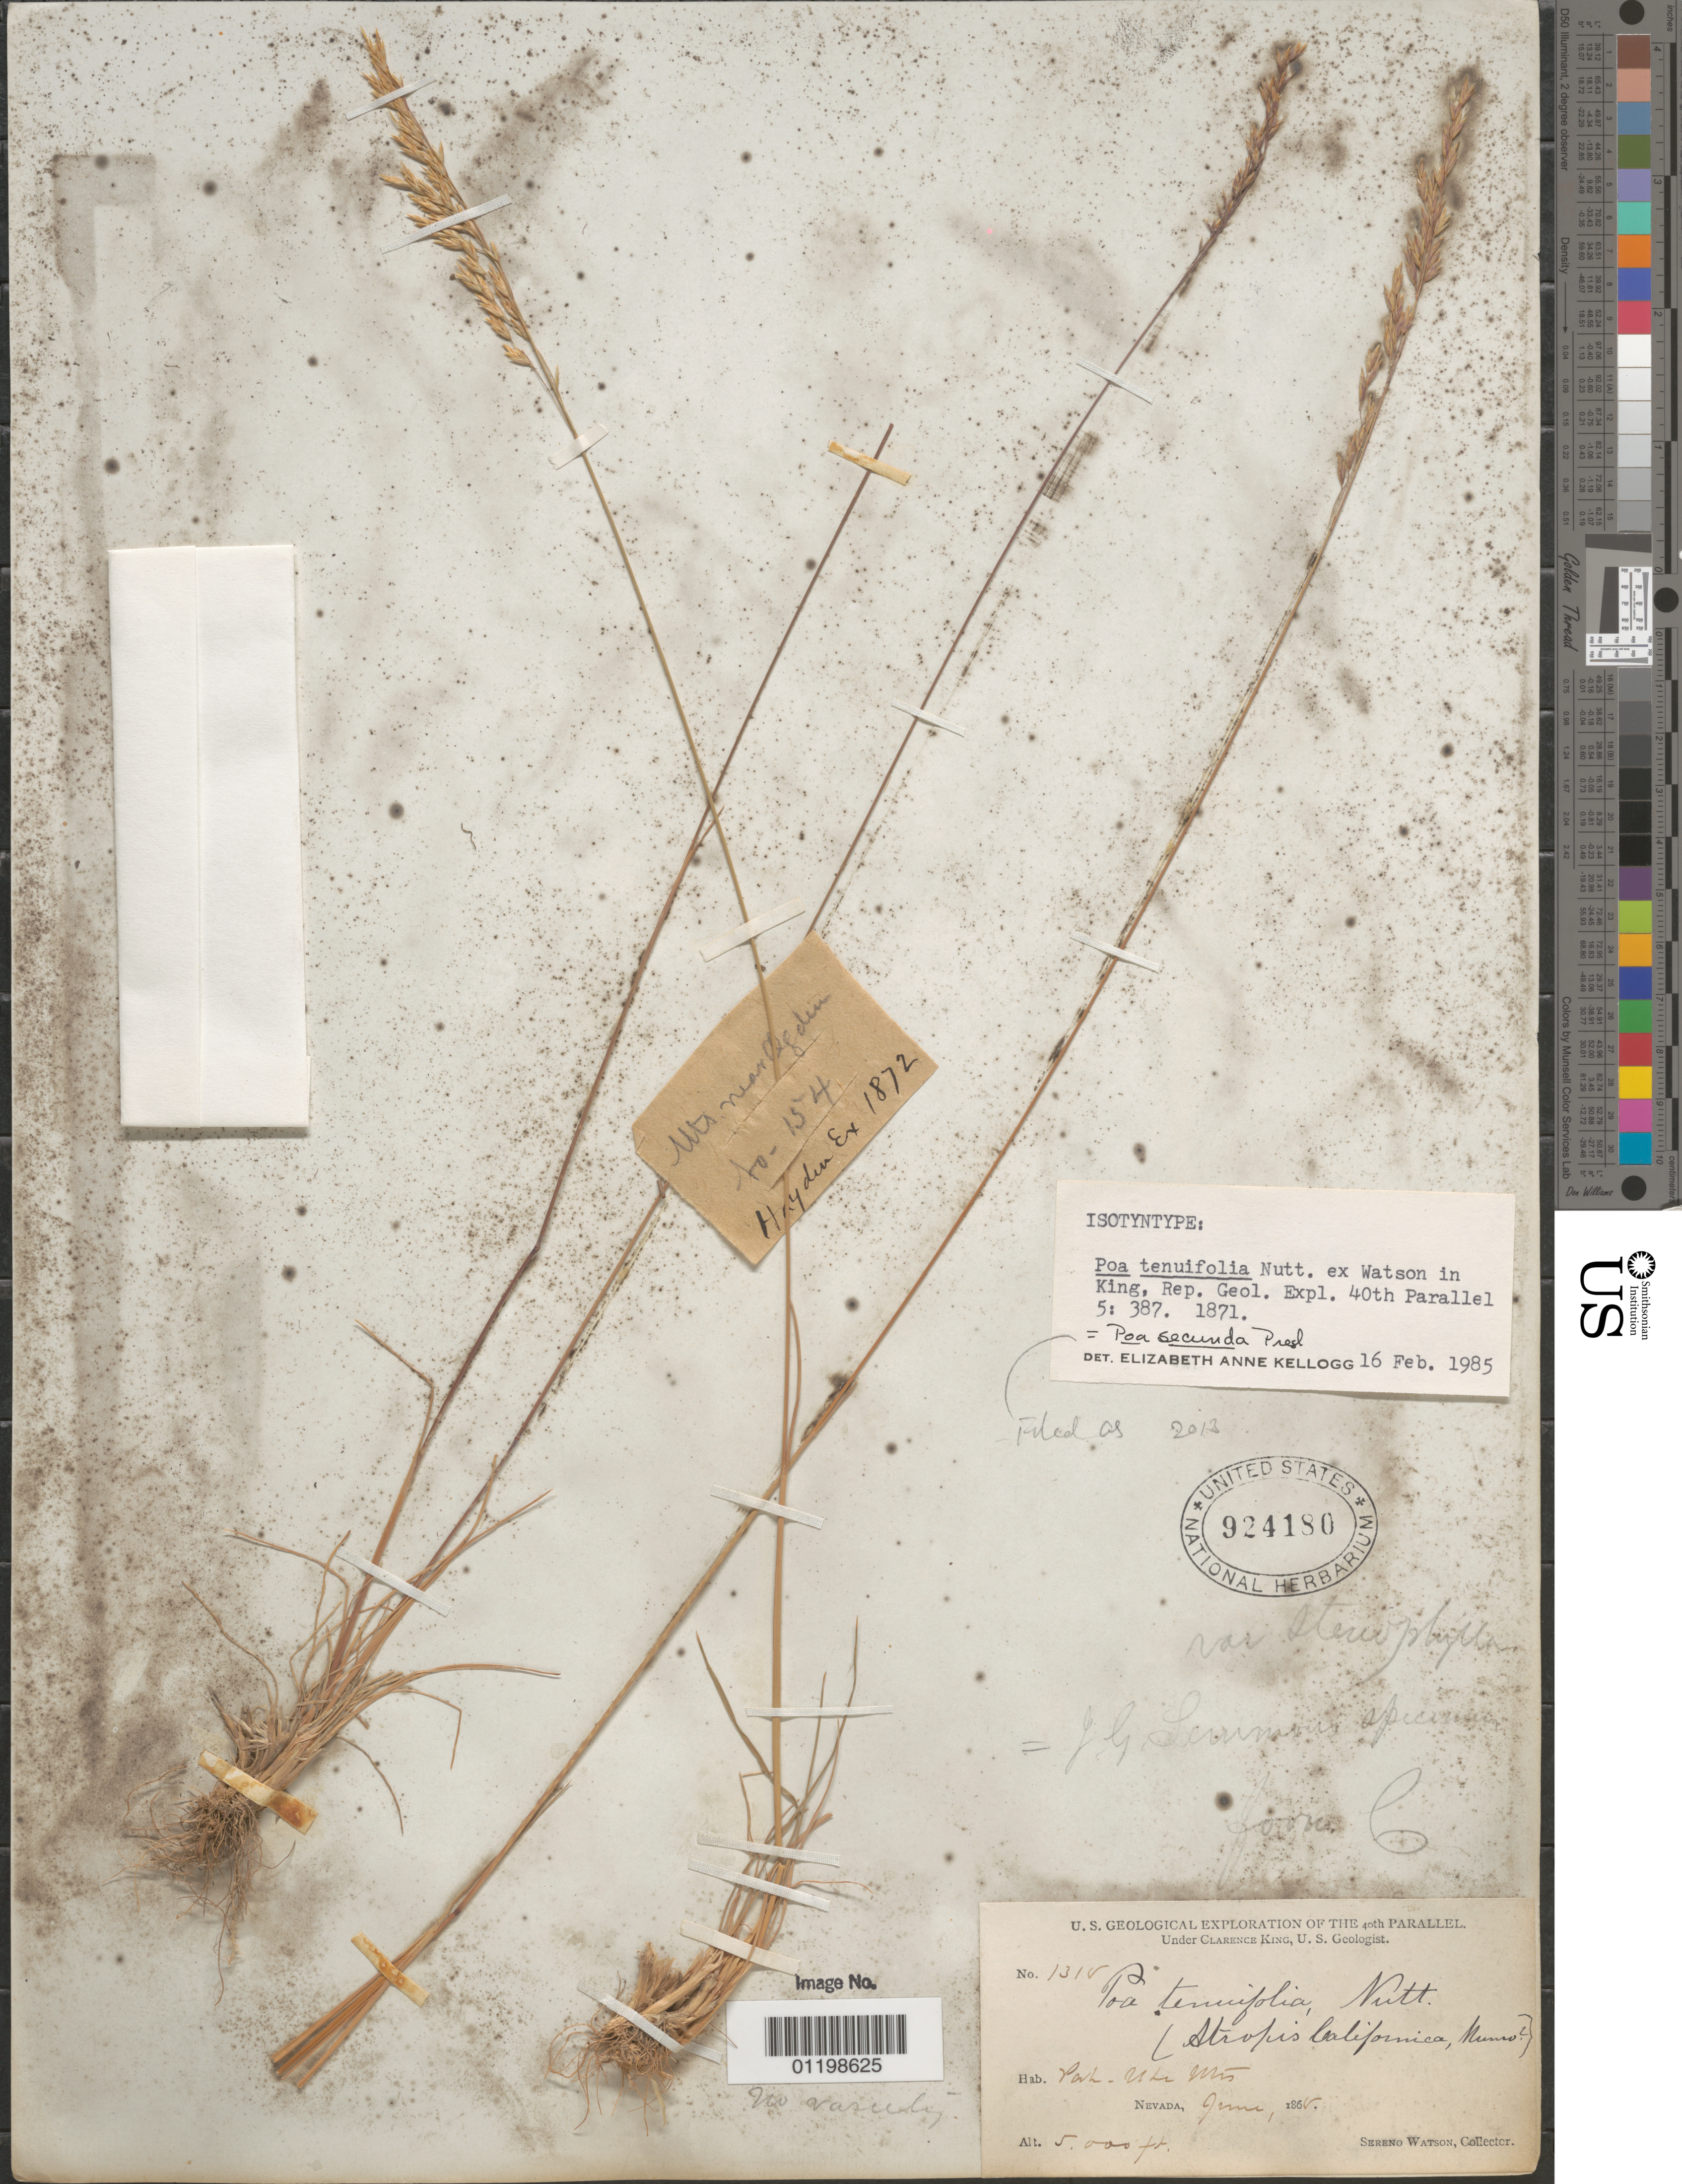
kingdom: Plantae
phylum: Tracheophyta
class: Liliopsida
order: Poales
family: Poaceae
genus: Poa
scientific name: Poa secunda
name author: J. Presl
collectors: S. Watson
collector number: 1318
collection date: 1868-06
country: United States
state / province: Nevada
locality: [Pah - Uhe] Mts.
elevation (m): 1524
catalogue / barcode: US 924180